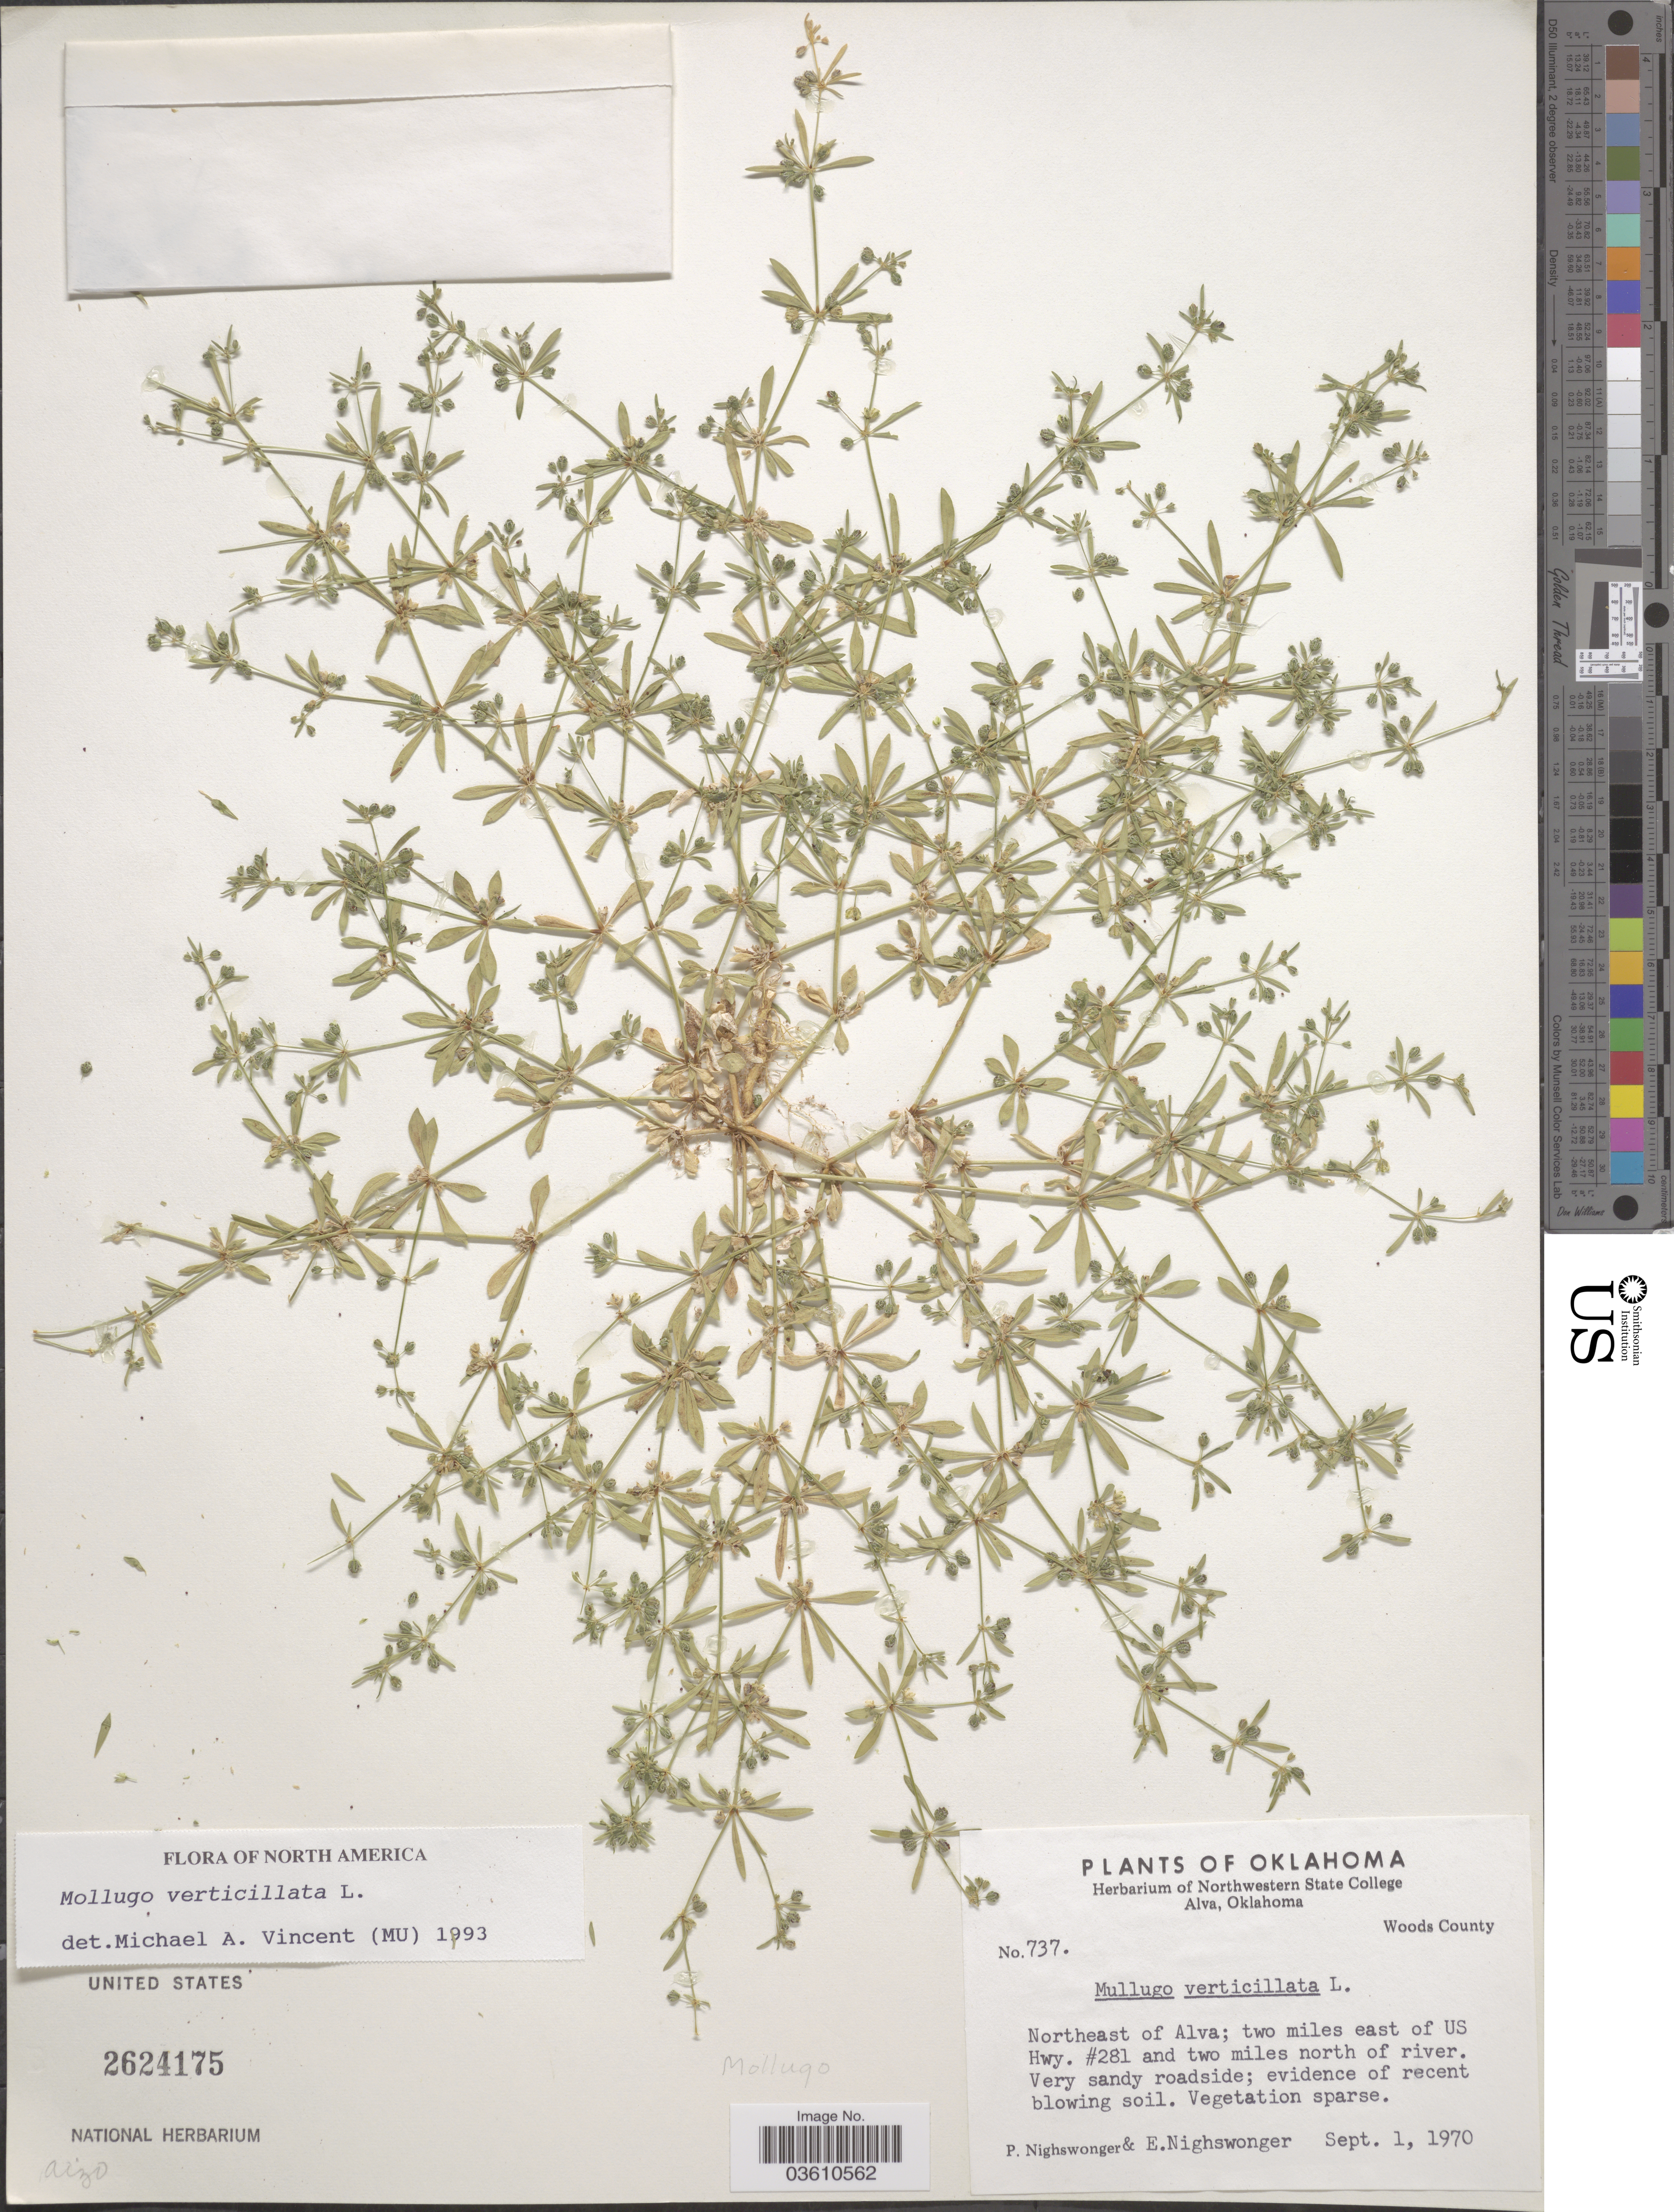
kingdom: Plantae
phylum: Tracheophyta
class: Magnoliopsida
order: Caryophyllales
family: Molluginaceae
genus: Mollugo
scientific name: Mollugo verticillata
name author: L.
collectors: P. Nighswonger & E. Nighswonger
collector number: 737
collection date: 1970-09-01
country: United States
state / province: Oklahoma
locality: Woods County. Northeast of Alva; two miles east of US Hwy. #281 and two miles north of river.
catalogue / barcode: US 2624175